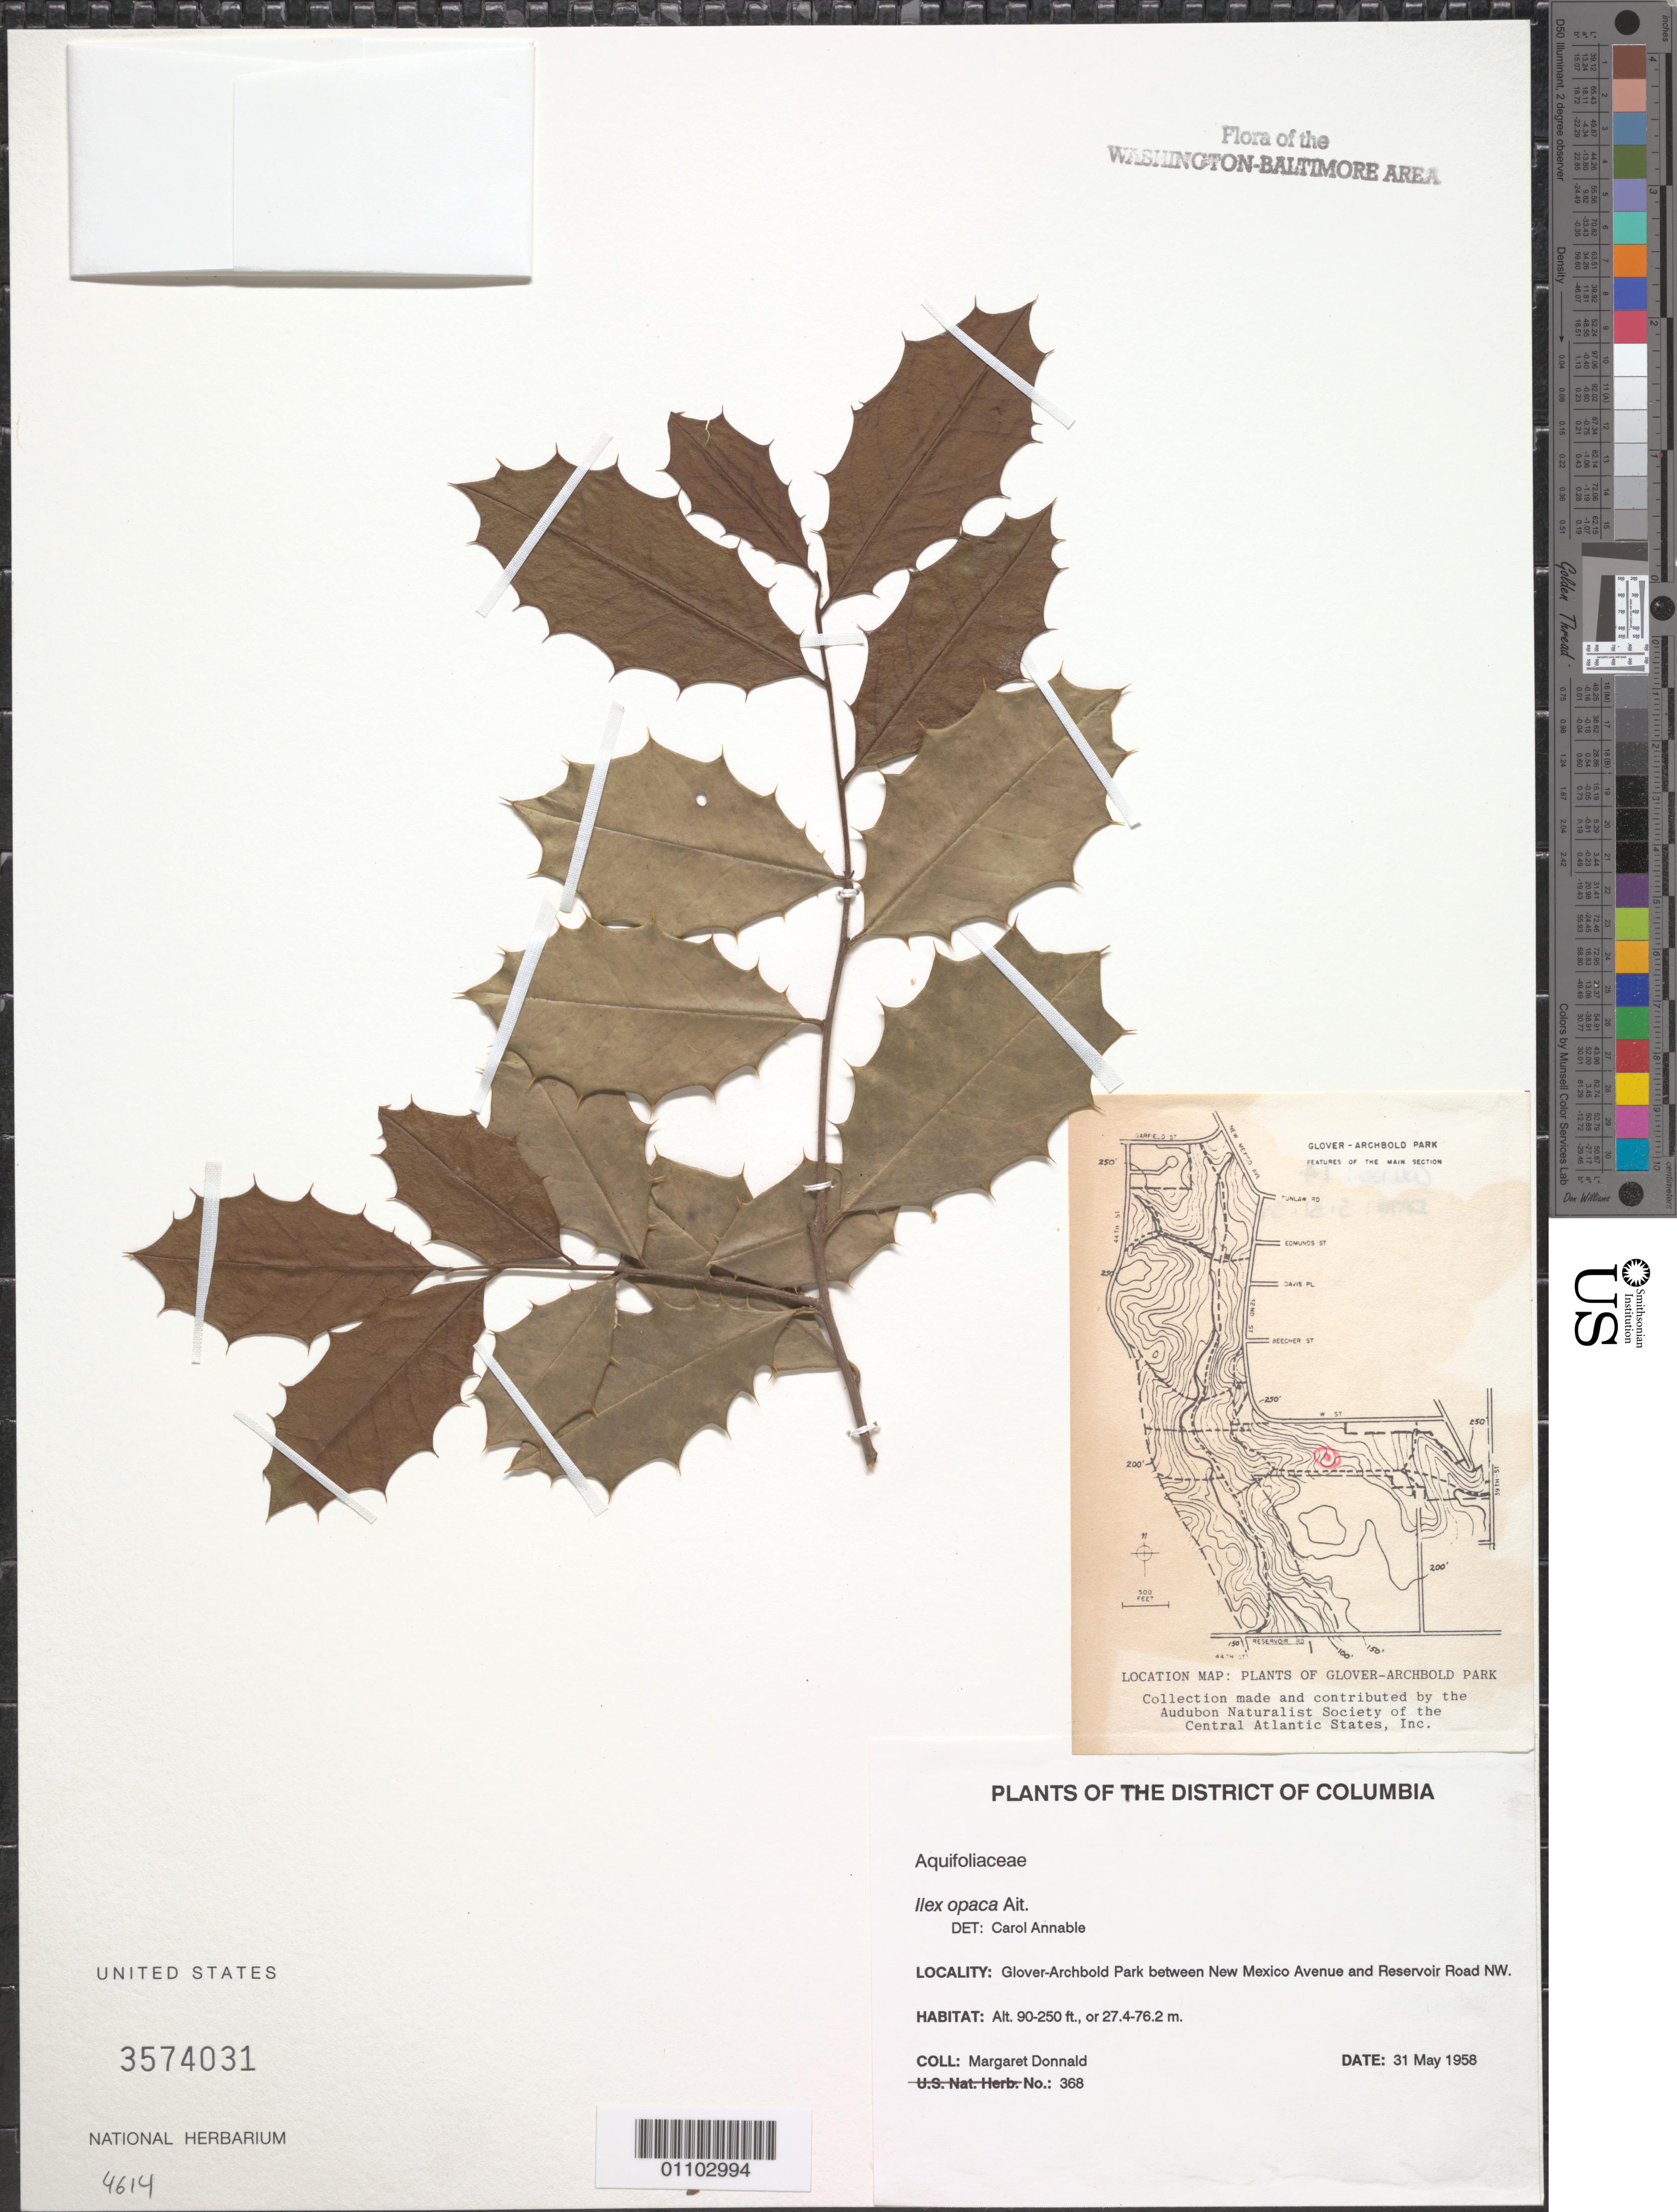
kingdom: Plantae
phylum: Tracheophyta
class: Magnoliopsida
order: Aquifoliales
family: Aquifoliaceae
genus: Ilex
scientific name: Ilex opaca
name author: Aiton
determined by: Annable, C. R.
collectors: M. Donnald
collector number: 368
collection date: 1958-05-31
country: United States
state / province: District of Columbia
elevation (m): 27.4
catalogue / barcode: US 3574031